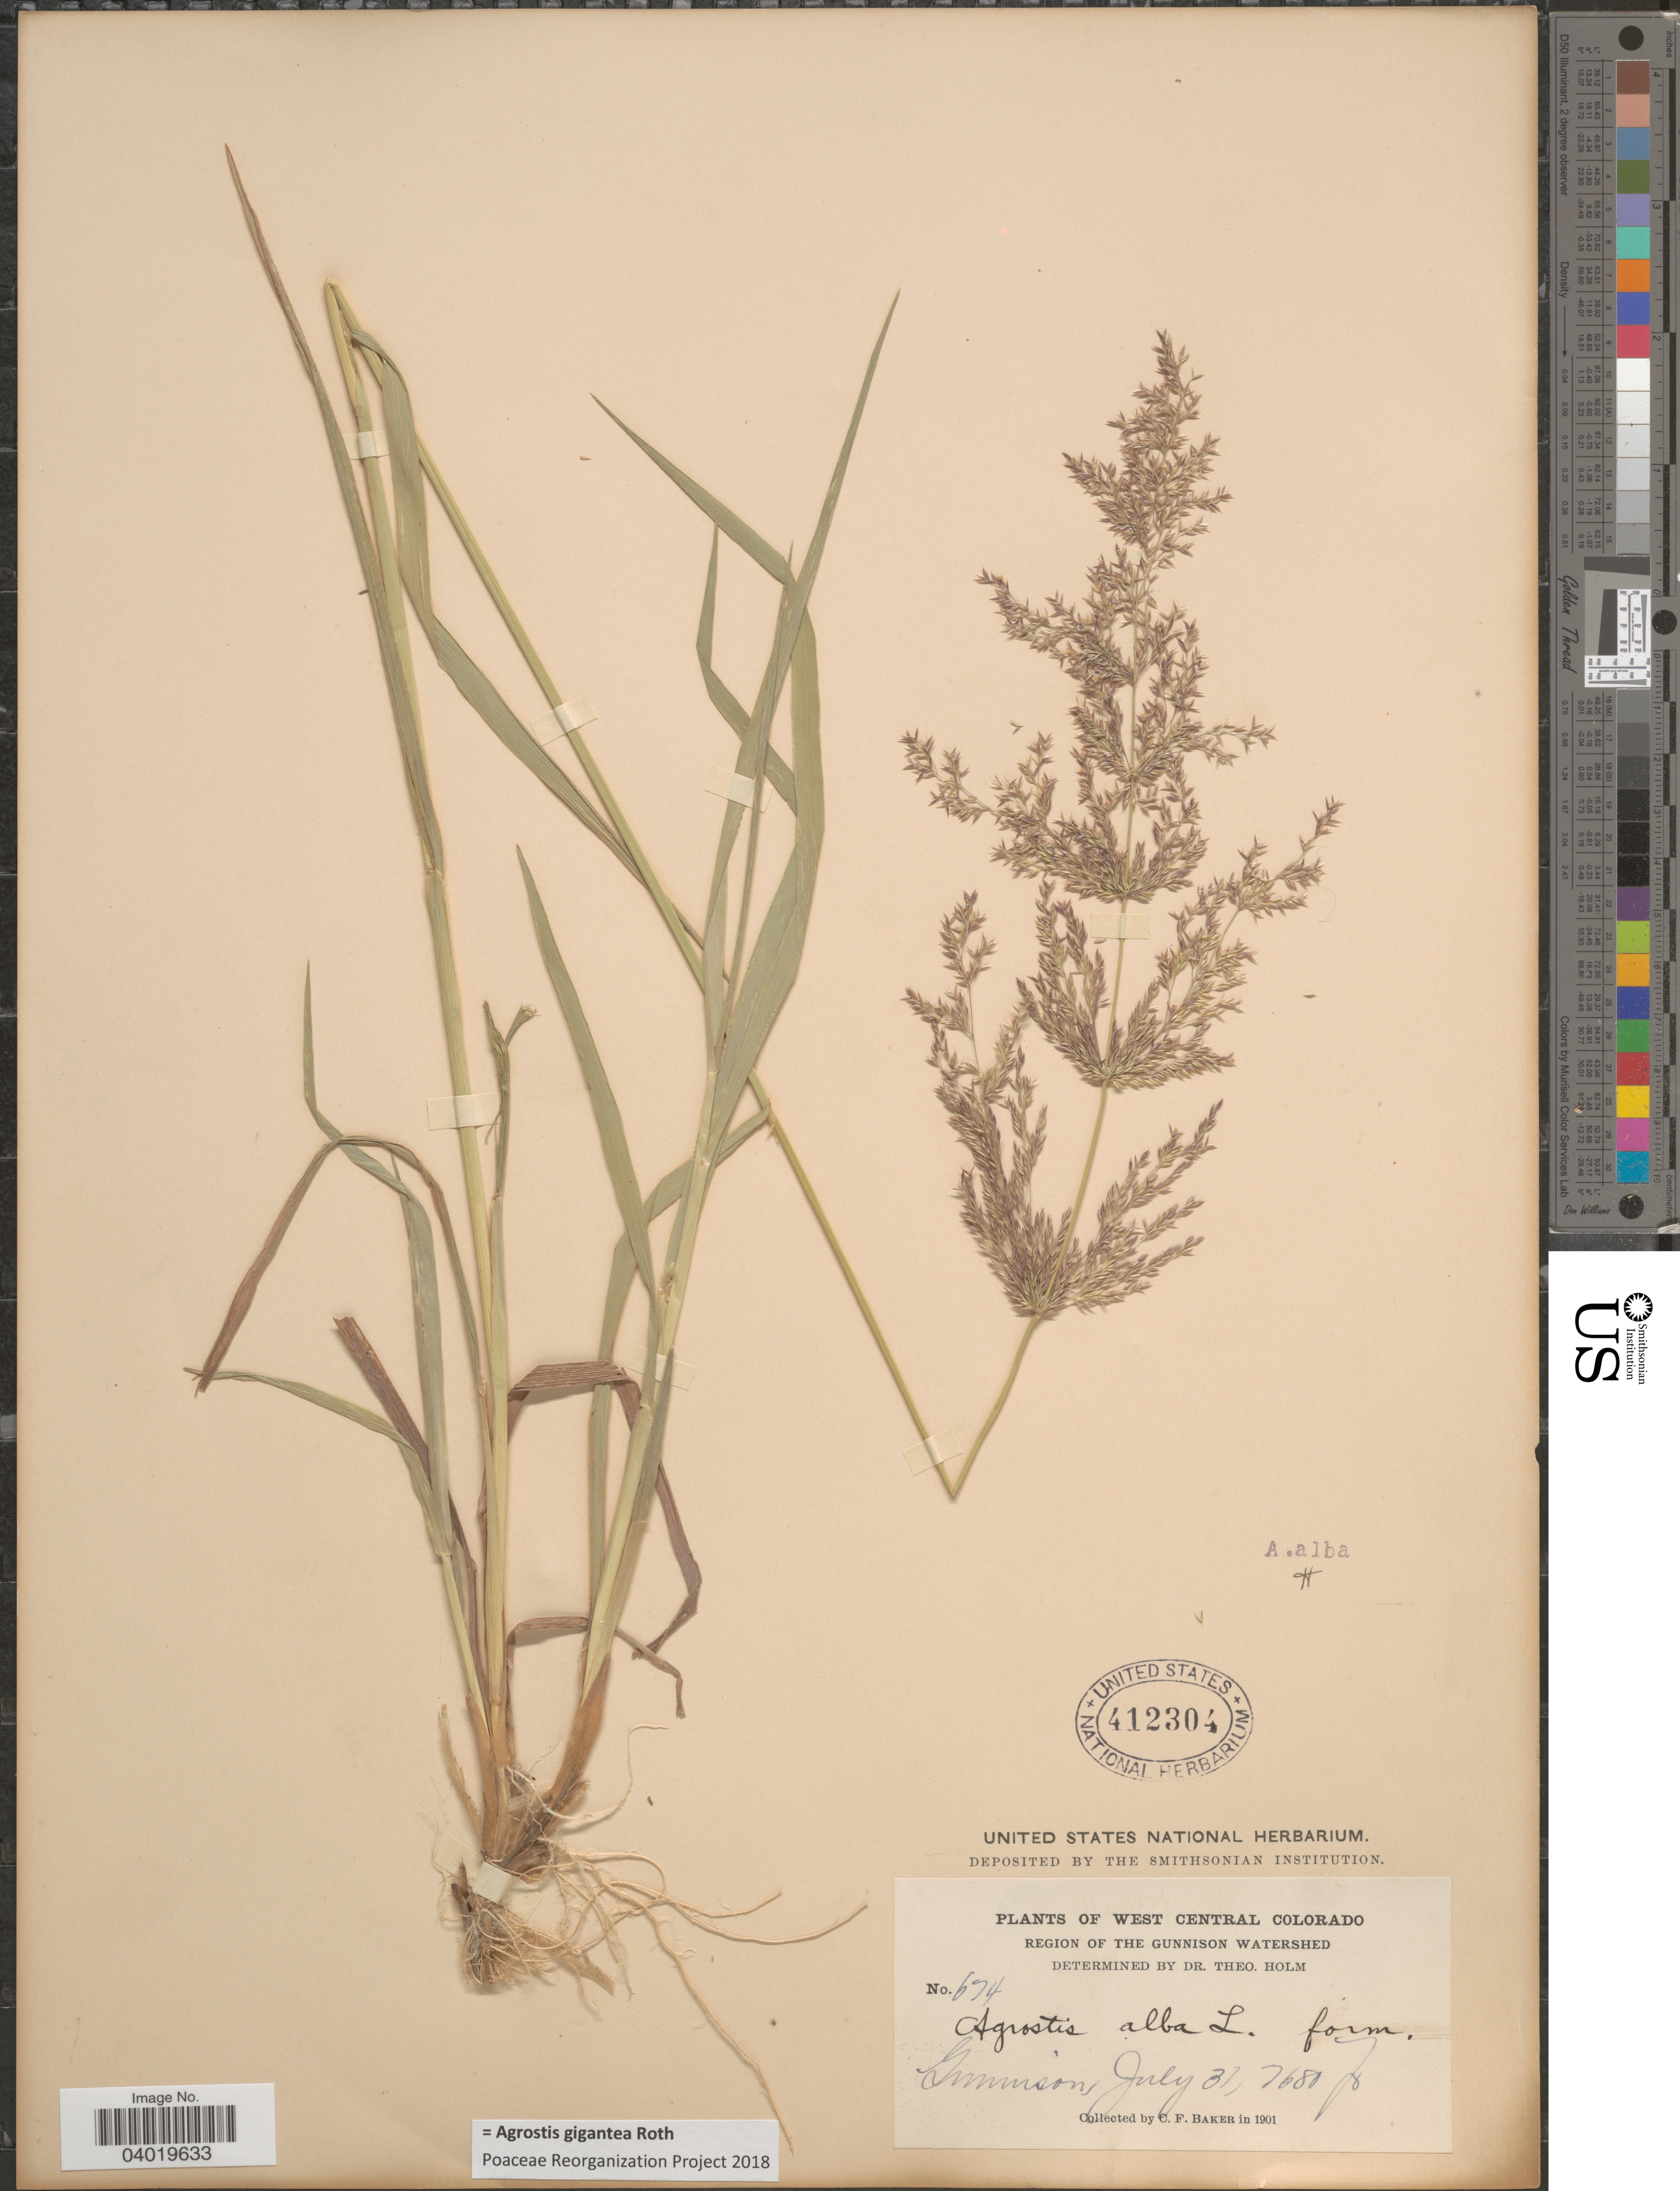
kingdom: Plantae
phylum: Tracheophyta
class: Liliopsida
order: Poales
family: Poaceae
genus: Agrostis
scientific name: Agrostis gigantea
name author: Roth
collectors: C. F. Baker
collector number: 674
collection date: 1901-07-31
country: United States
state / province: Colorado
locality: West Central Colorado. Region of the Gunnison Watershed. Gunnison.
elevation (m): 2341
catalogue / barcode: US 412304